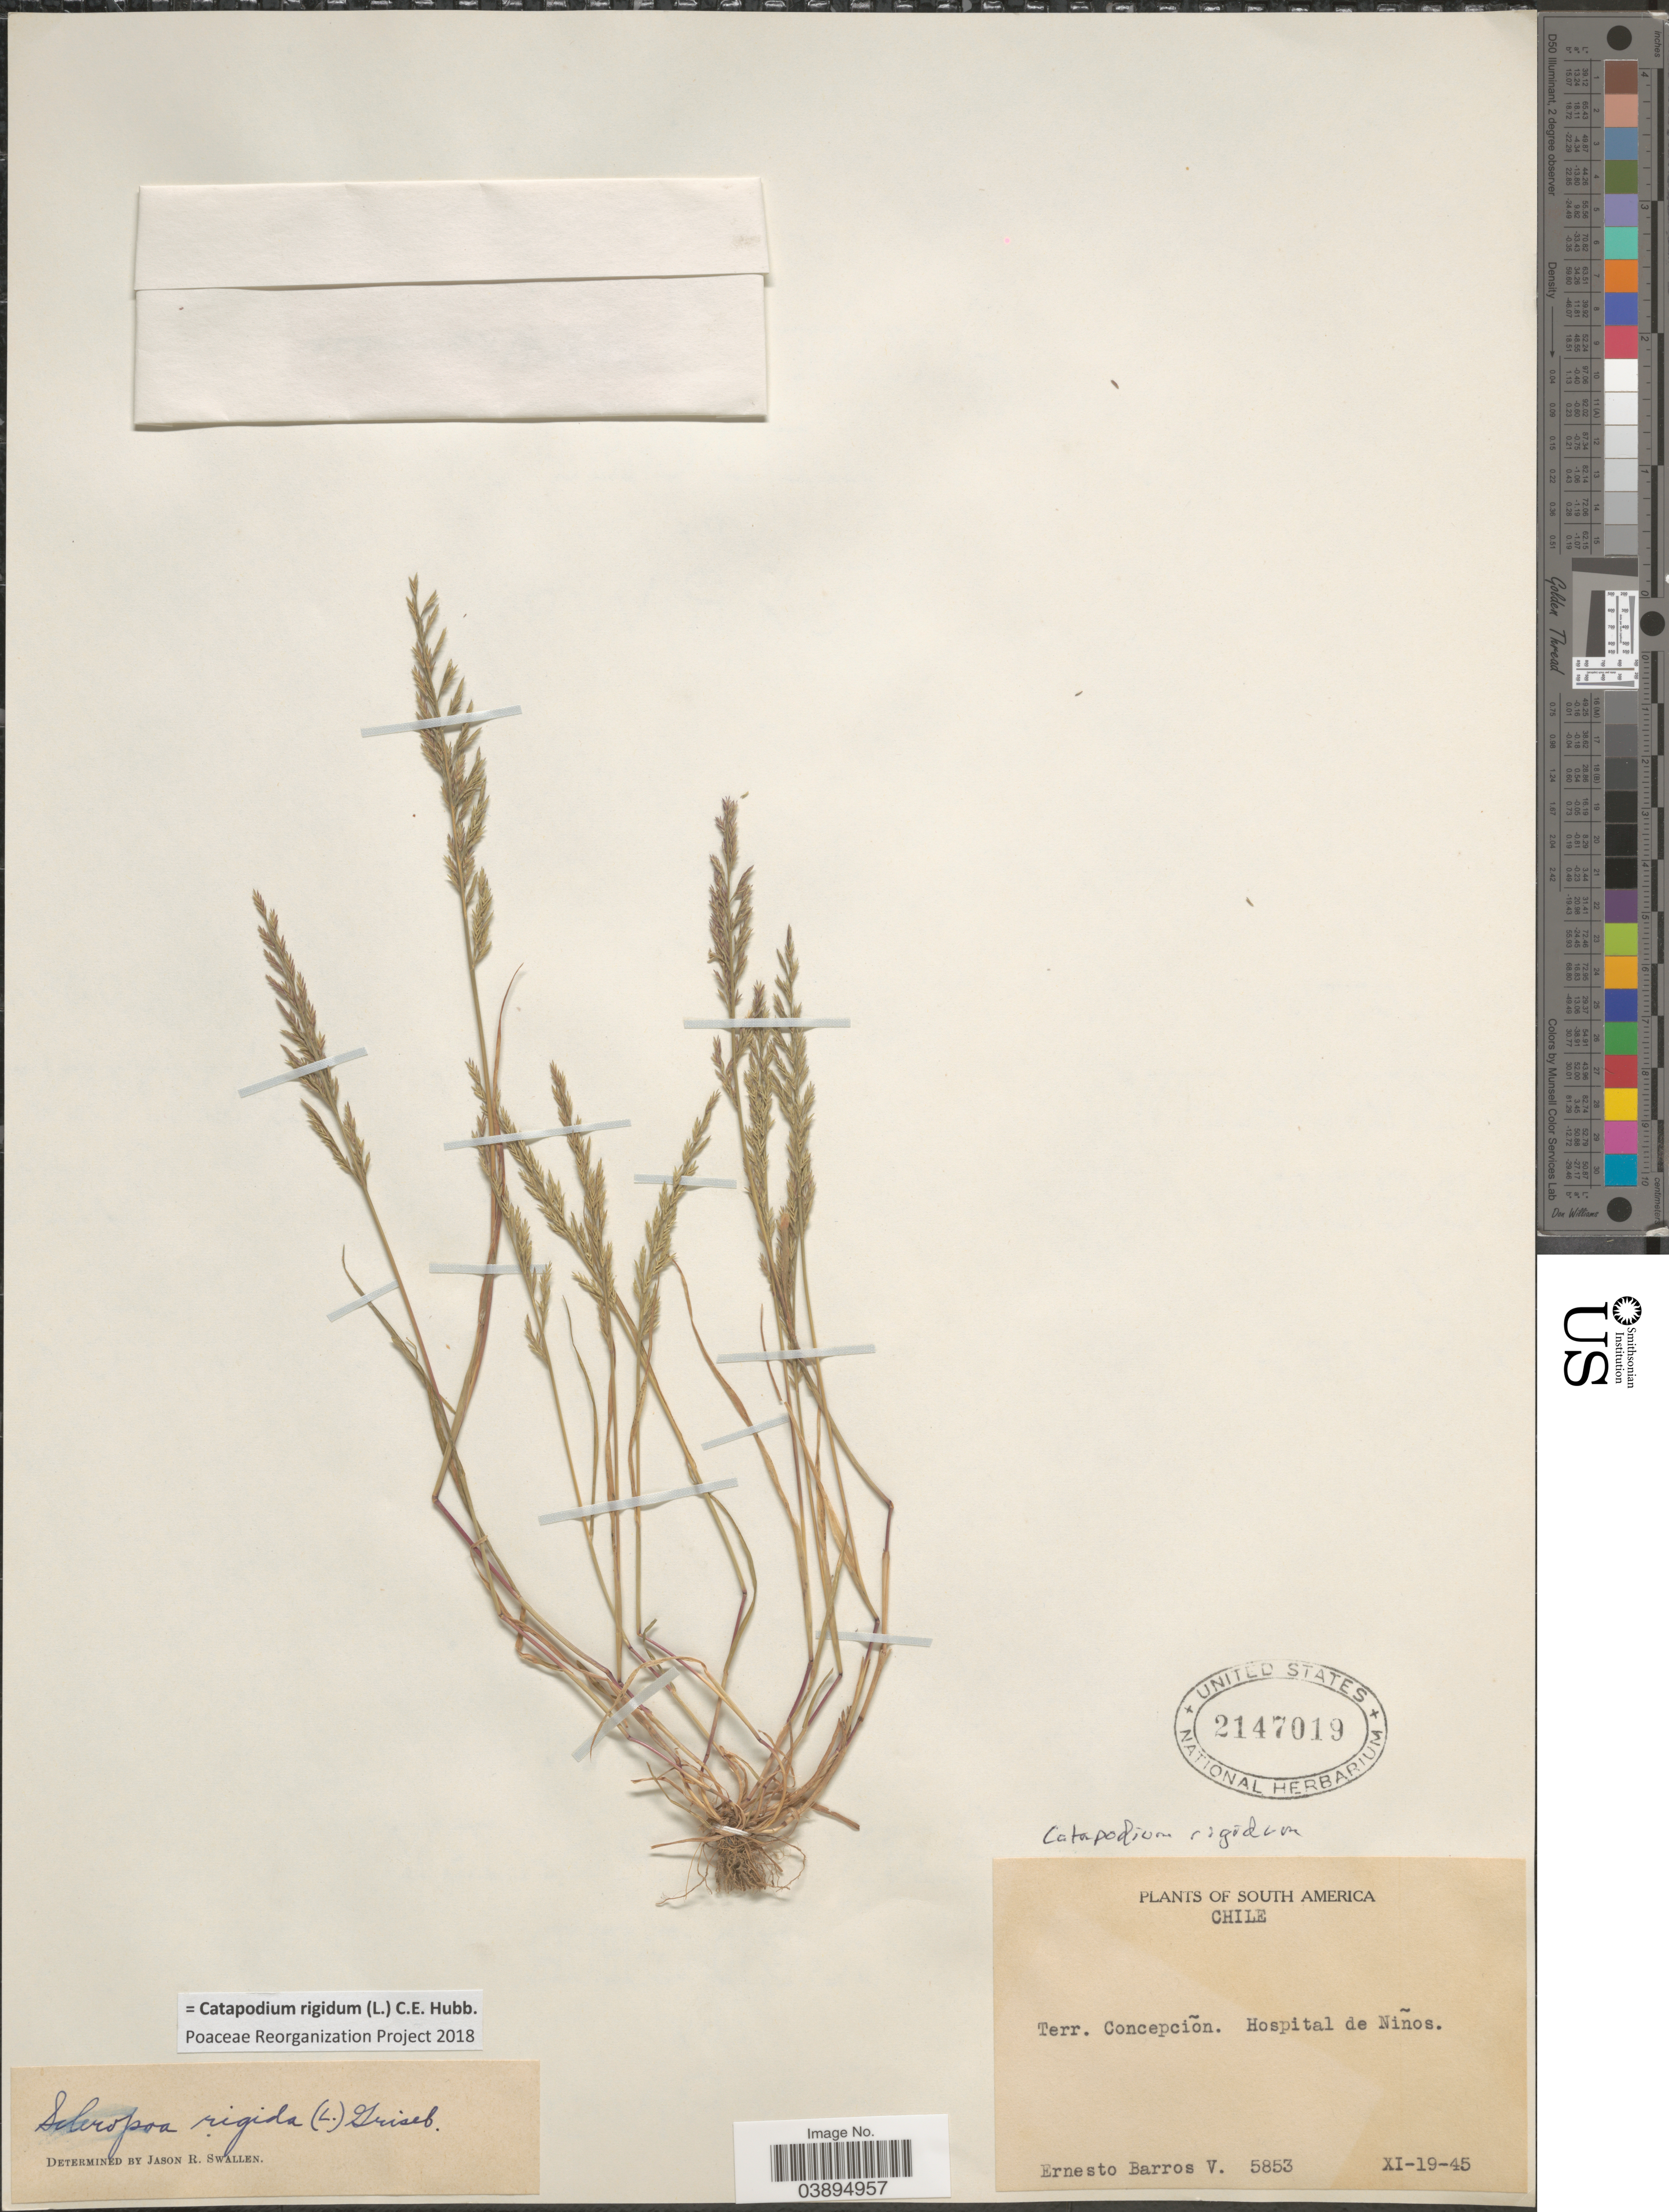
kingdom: Plantae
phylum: Tracheophyta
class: Liliopsida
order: Poales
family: Poaceae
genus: Catapodium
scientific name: Catapodium rigidum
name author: (L.) C.E. Hubb.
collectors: E. Barros V.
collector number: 5853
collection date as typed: Transcribed d/m/y: 19/11/45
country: Chile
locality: Terr. Concepciõn. Hospital de Niños.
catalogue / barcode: US 2147019